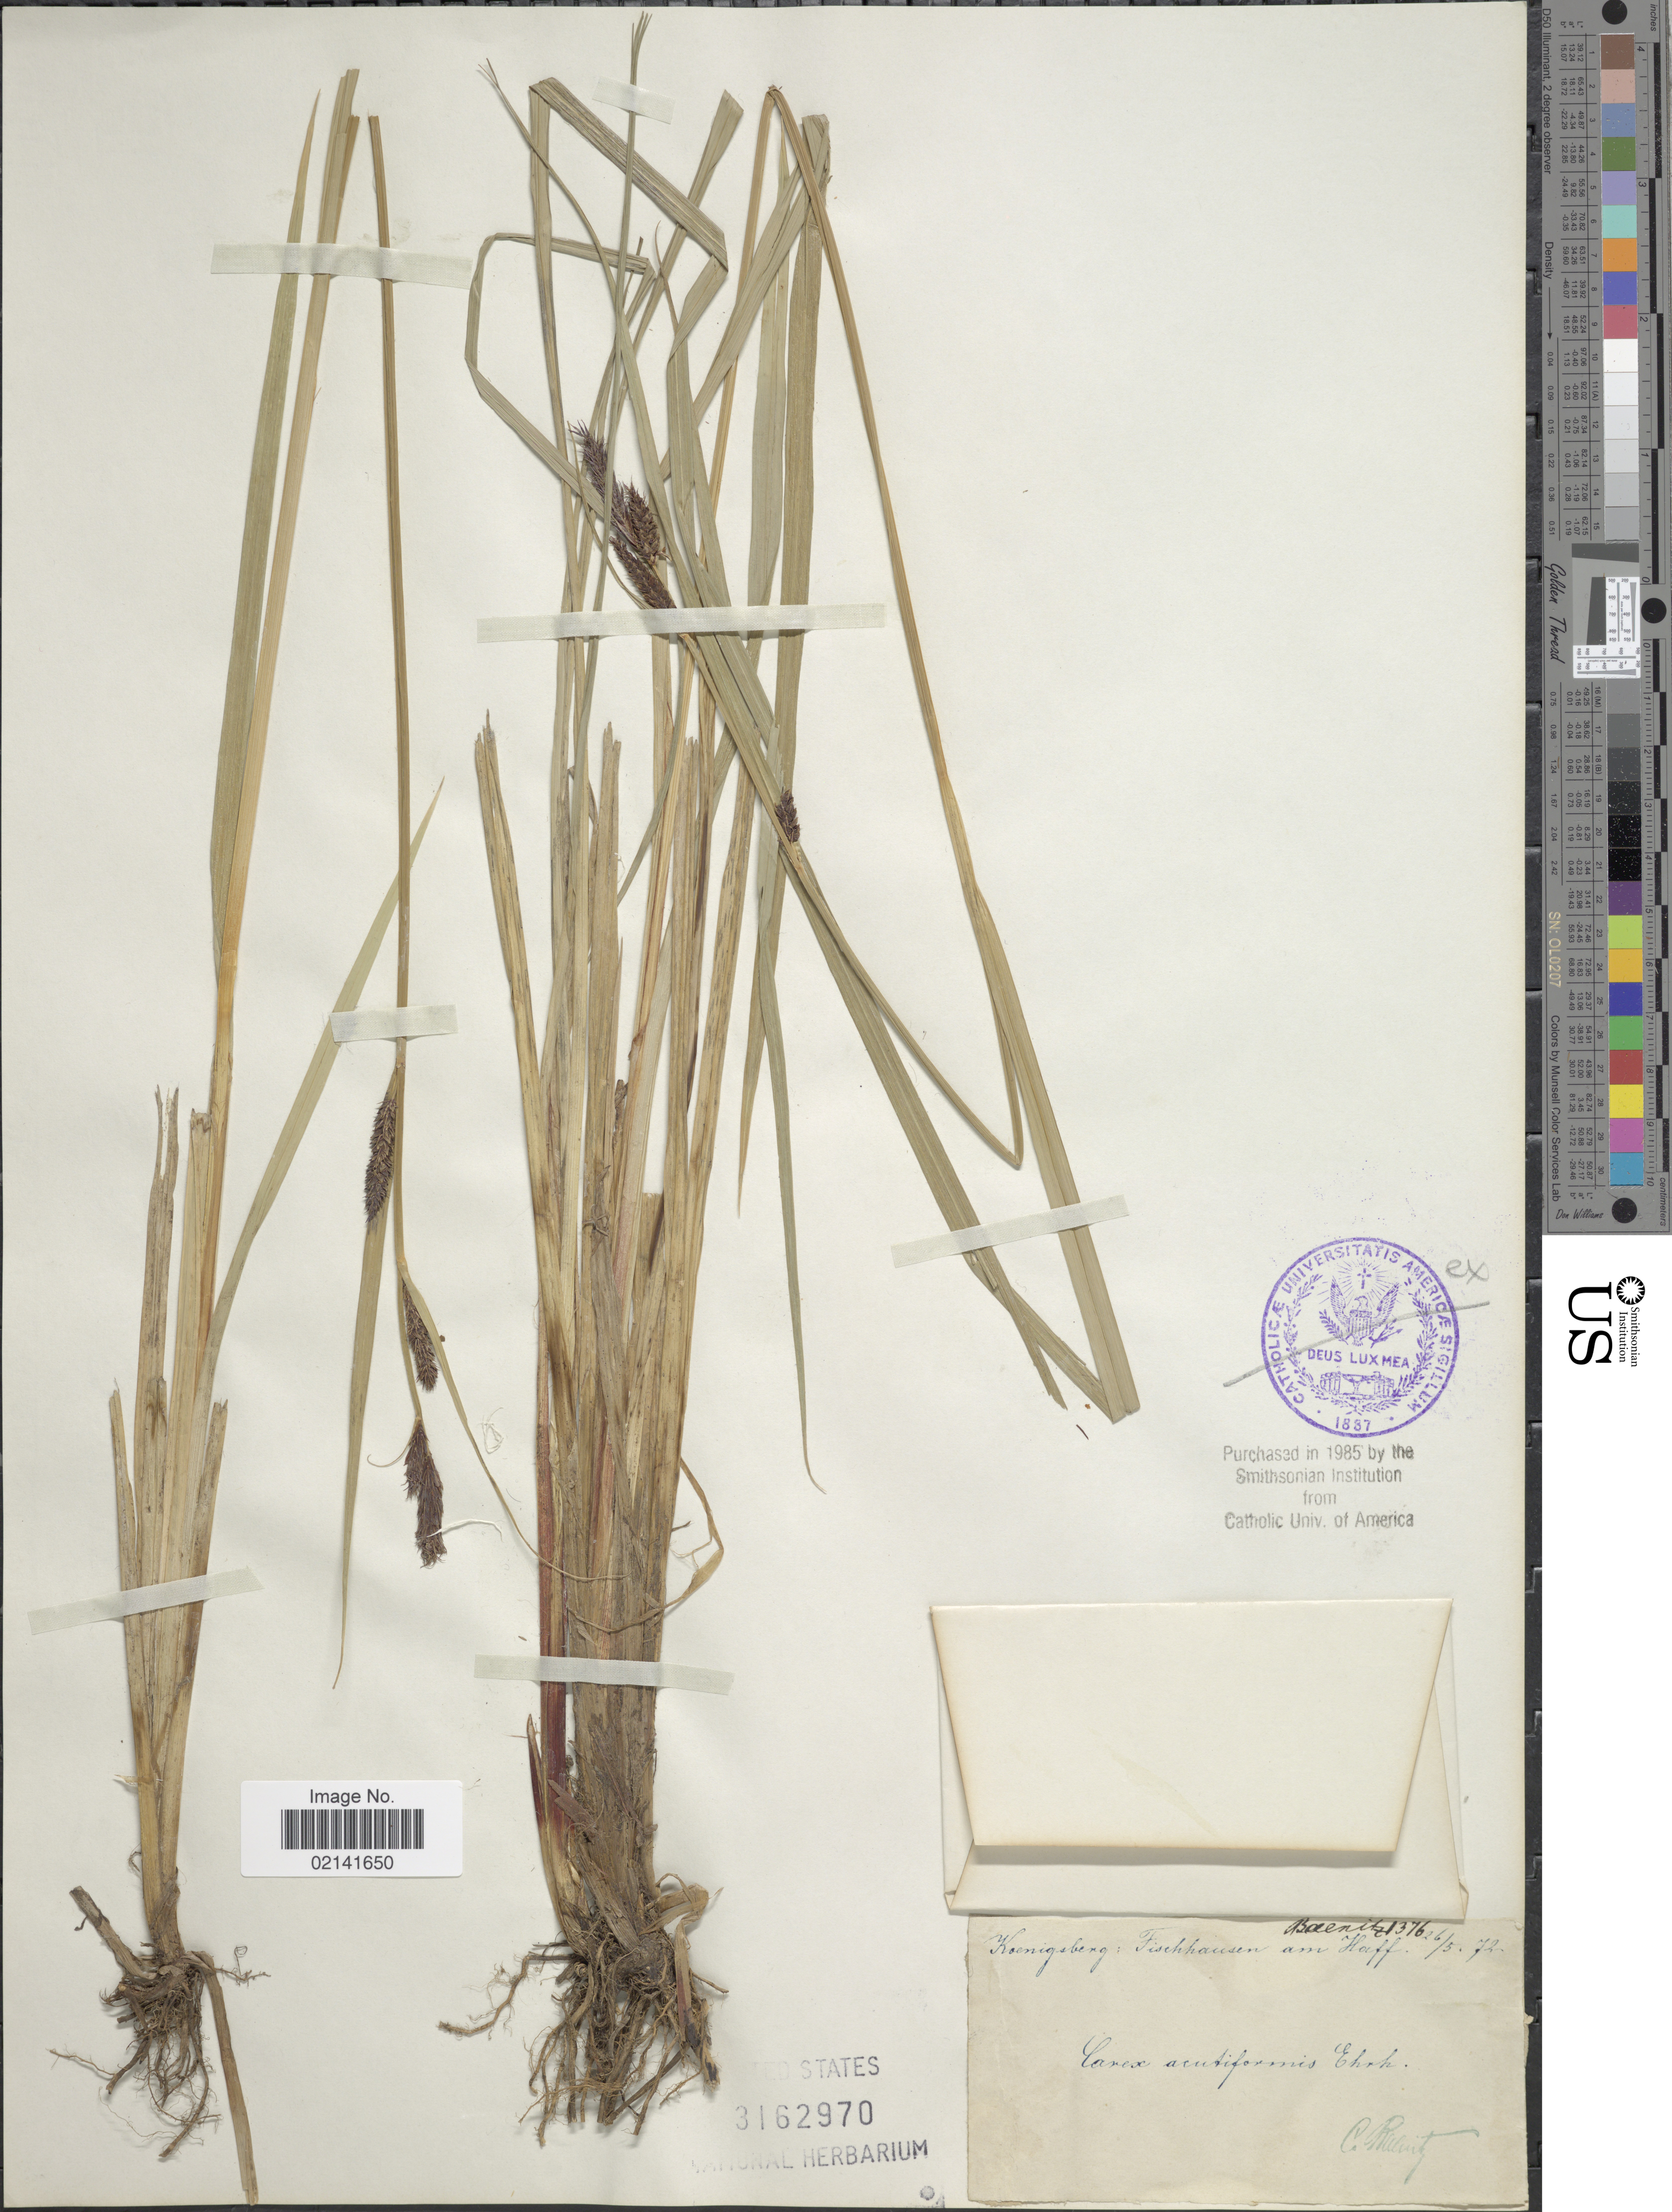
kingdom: Plantae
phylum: Tracheophyta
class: Liliopsida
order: Poales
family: Cyperaceae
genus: Carex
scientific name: Carex acutiformis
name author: Ehrh.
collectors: K. Baenitz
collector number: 1376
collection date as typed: Transcribed d/m/y: 26/5/72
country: Russian Federation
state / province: Kaliningrad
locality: Koenigsberg: Fischhausen am Haff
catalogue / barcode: US 3162970